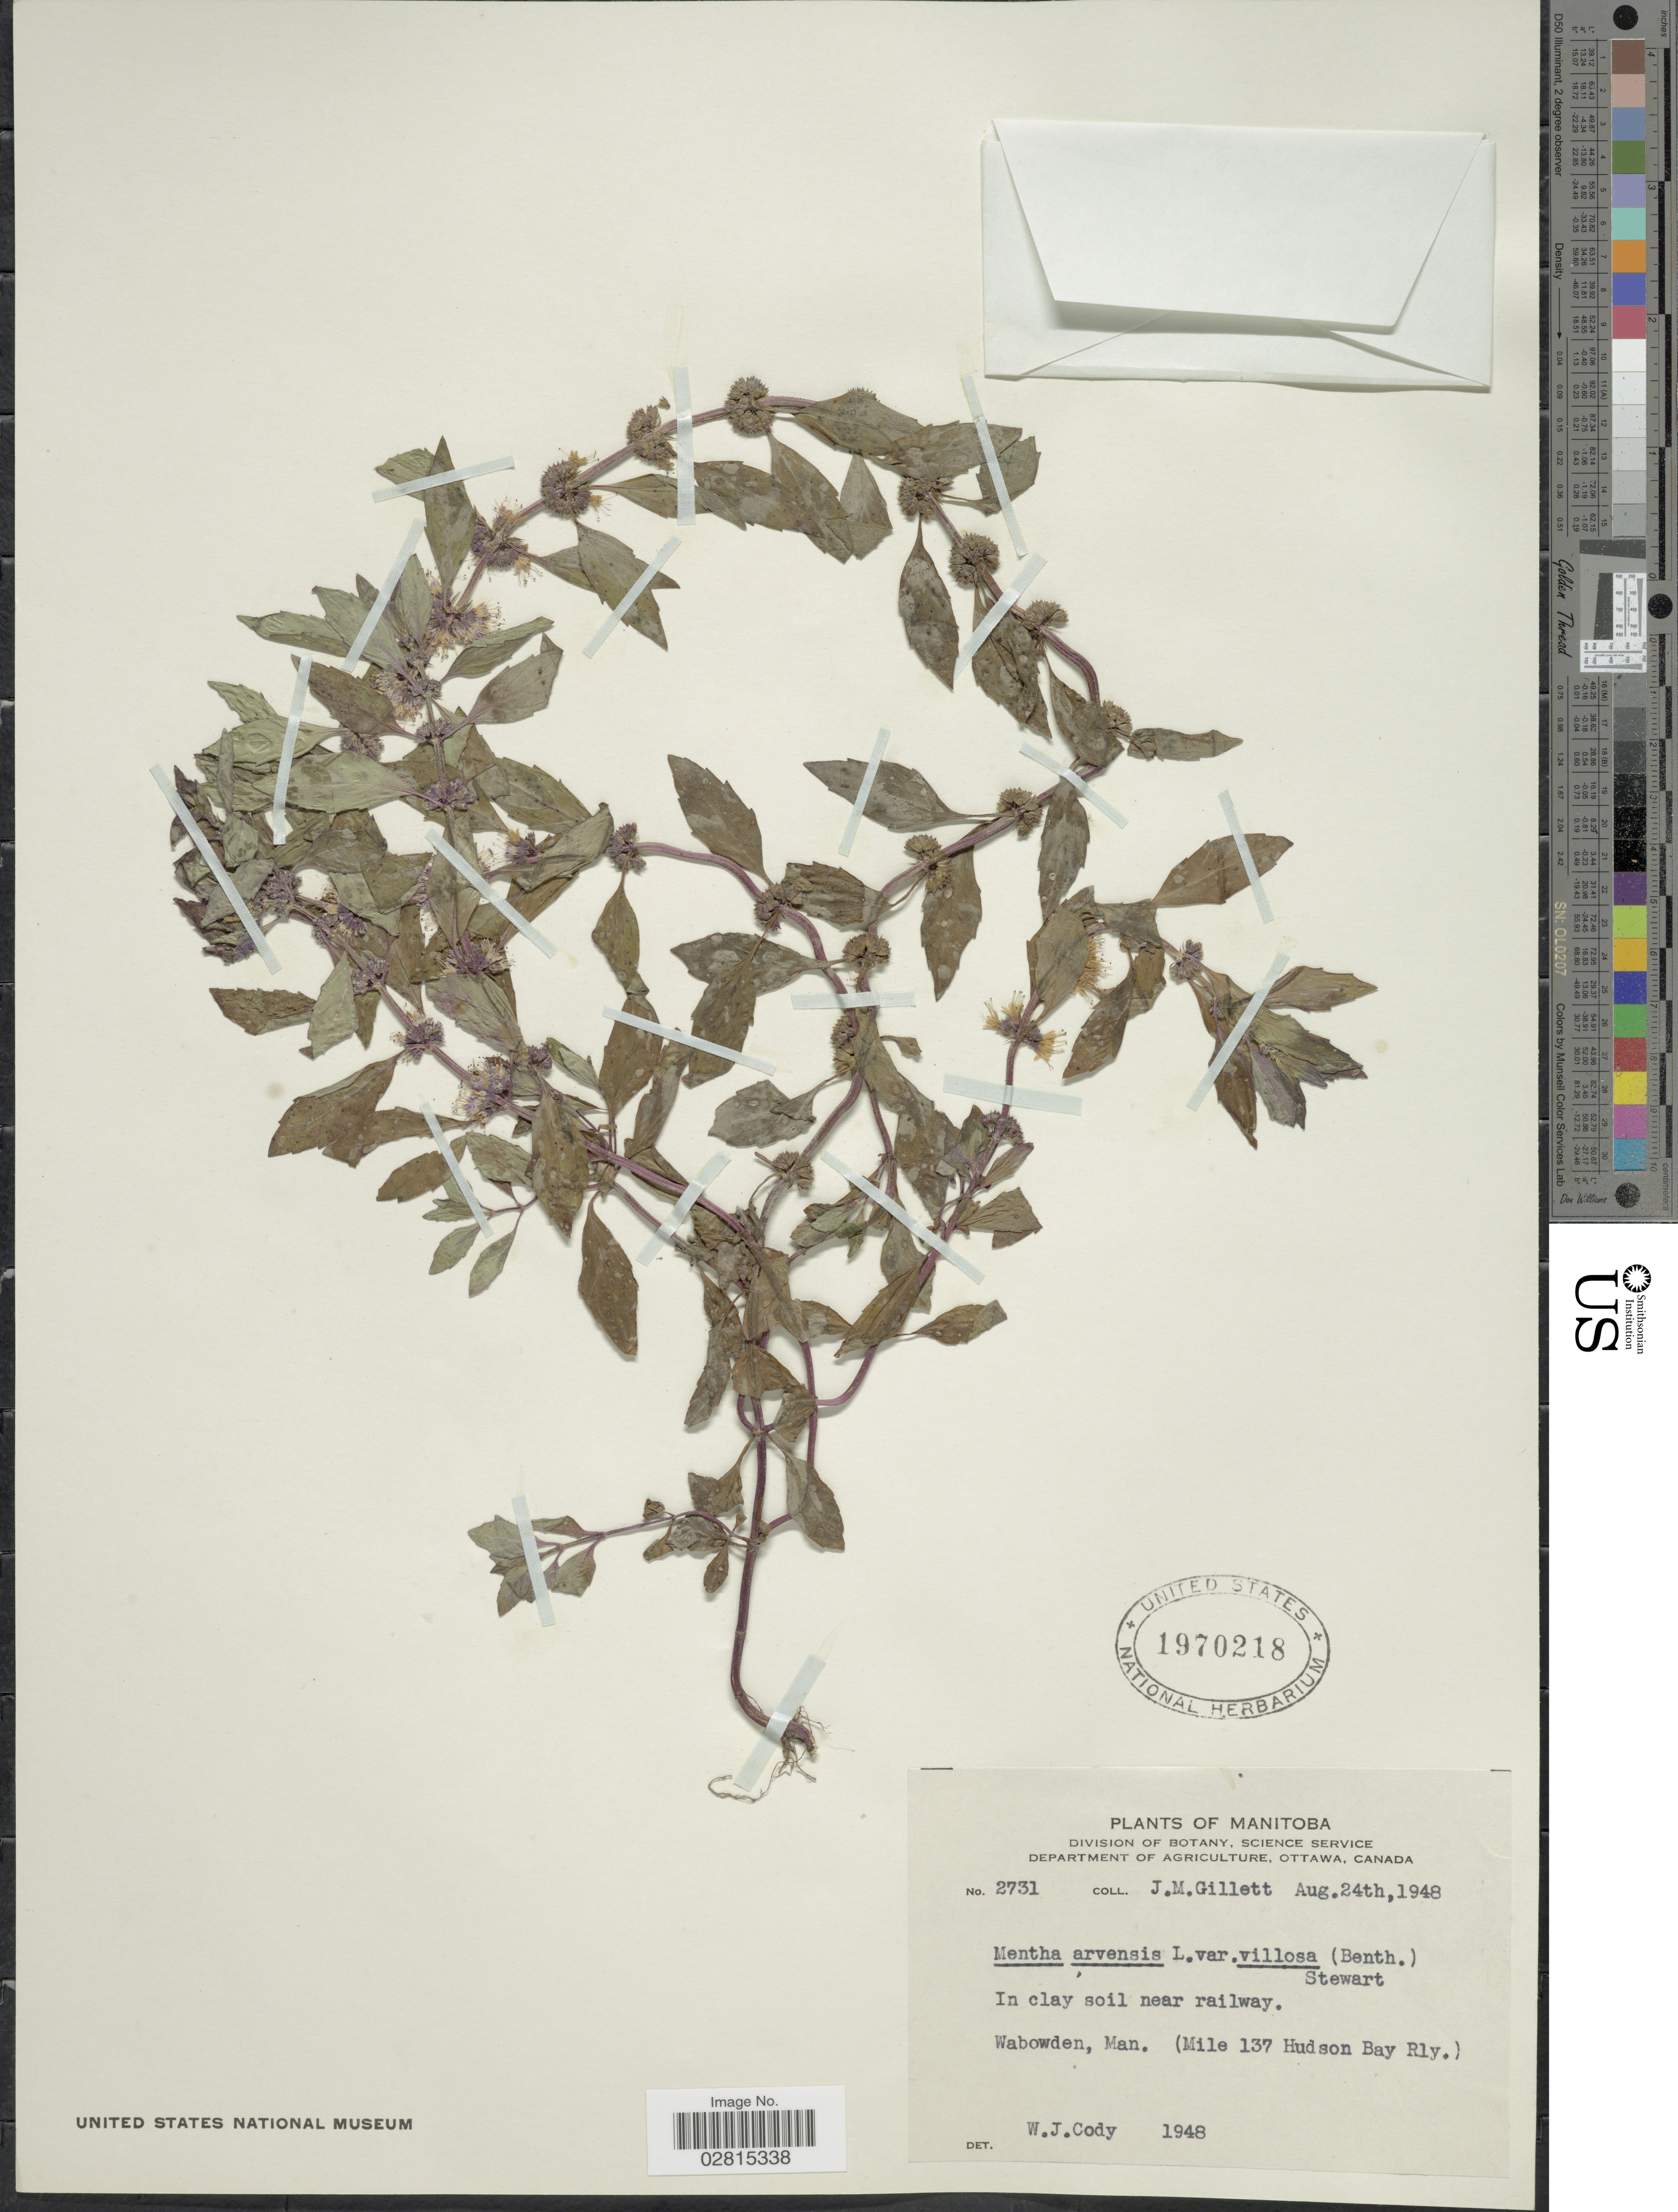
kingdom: Plantae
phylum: Tracheophyta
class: Magnoliopsida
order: Lamiales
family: Lamiaceae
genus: Mentha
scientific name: Mentha canadensis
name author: L.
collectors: J. M. Gillett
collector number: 2731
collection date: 1948-08-24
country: Canada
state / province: Manitoba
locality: In clay soil near railway. Wabowden, Man. (Mile 137 Hudson Bay Rly.).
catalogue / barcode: US 1970218